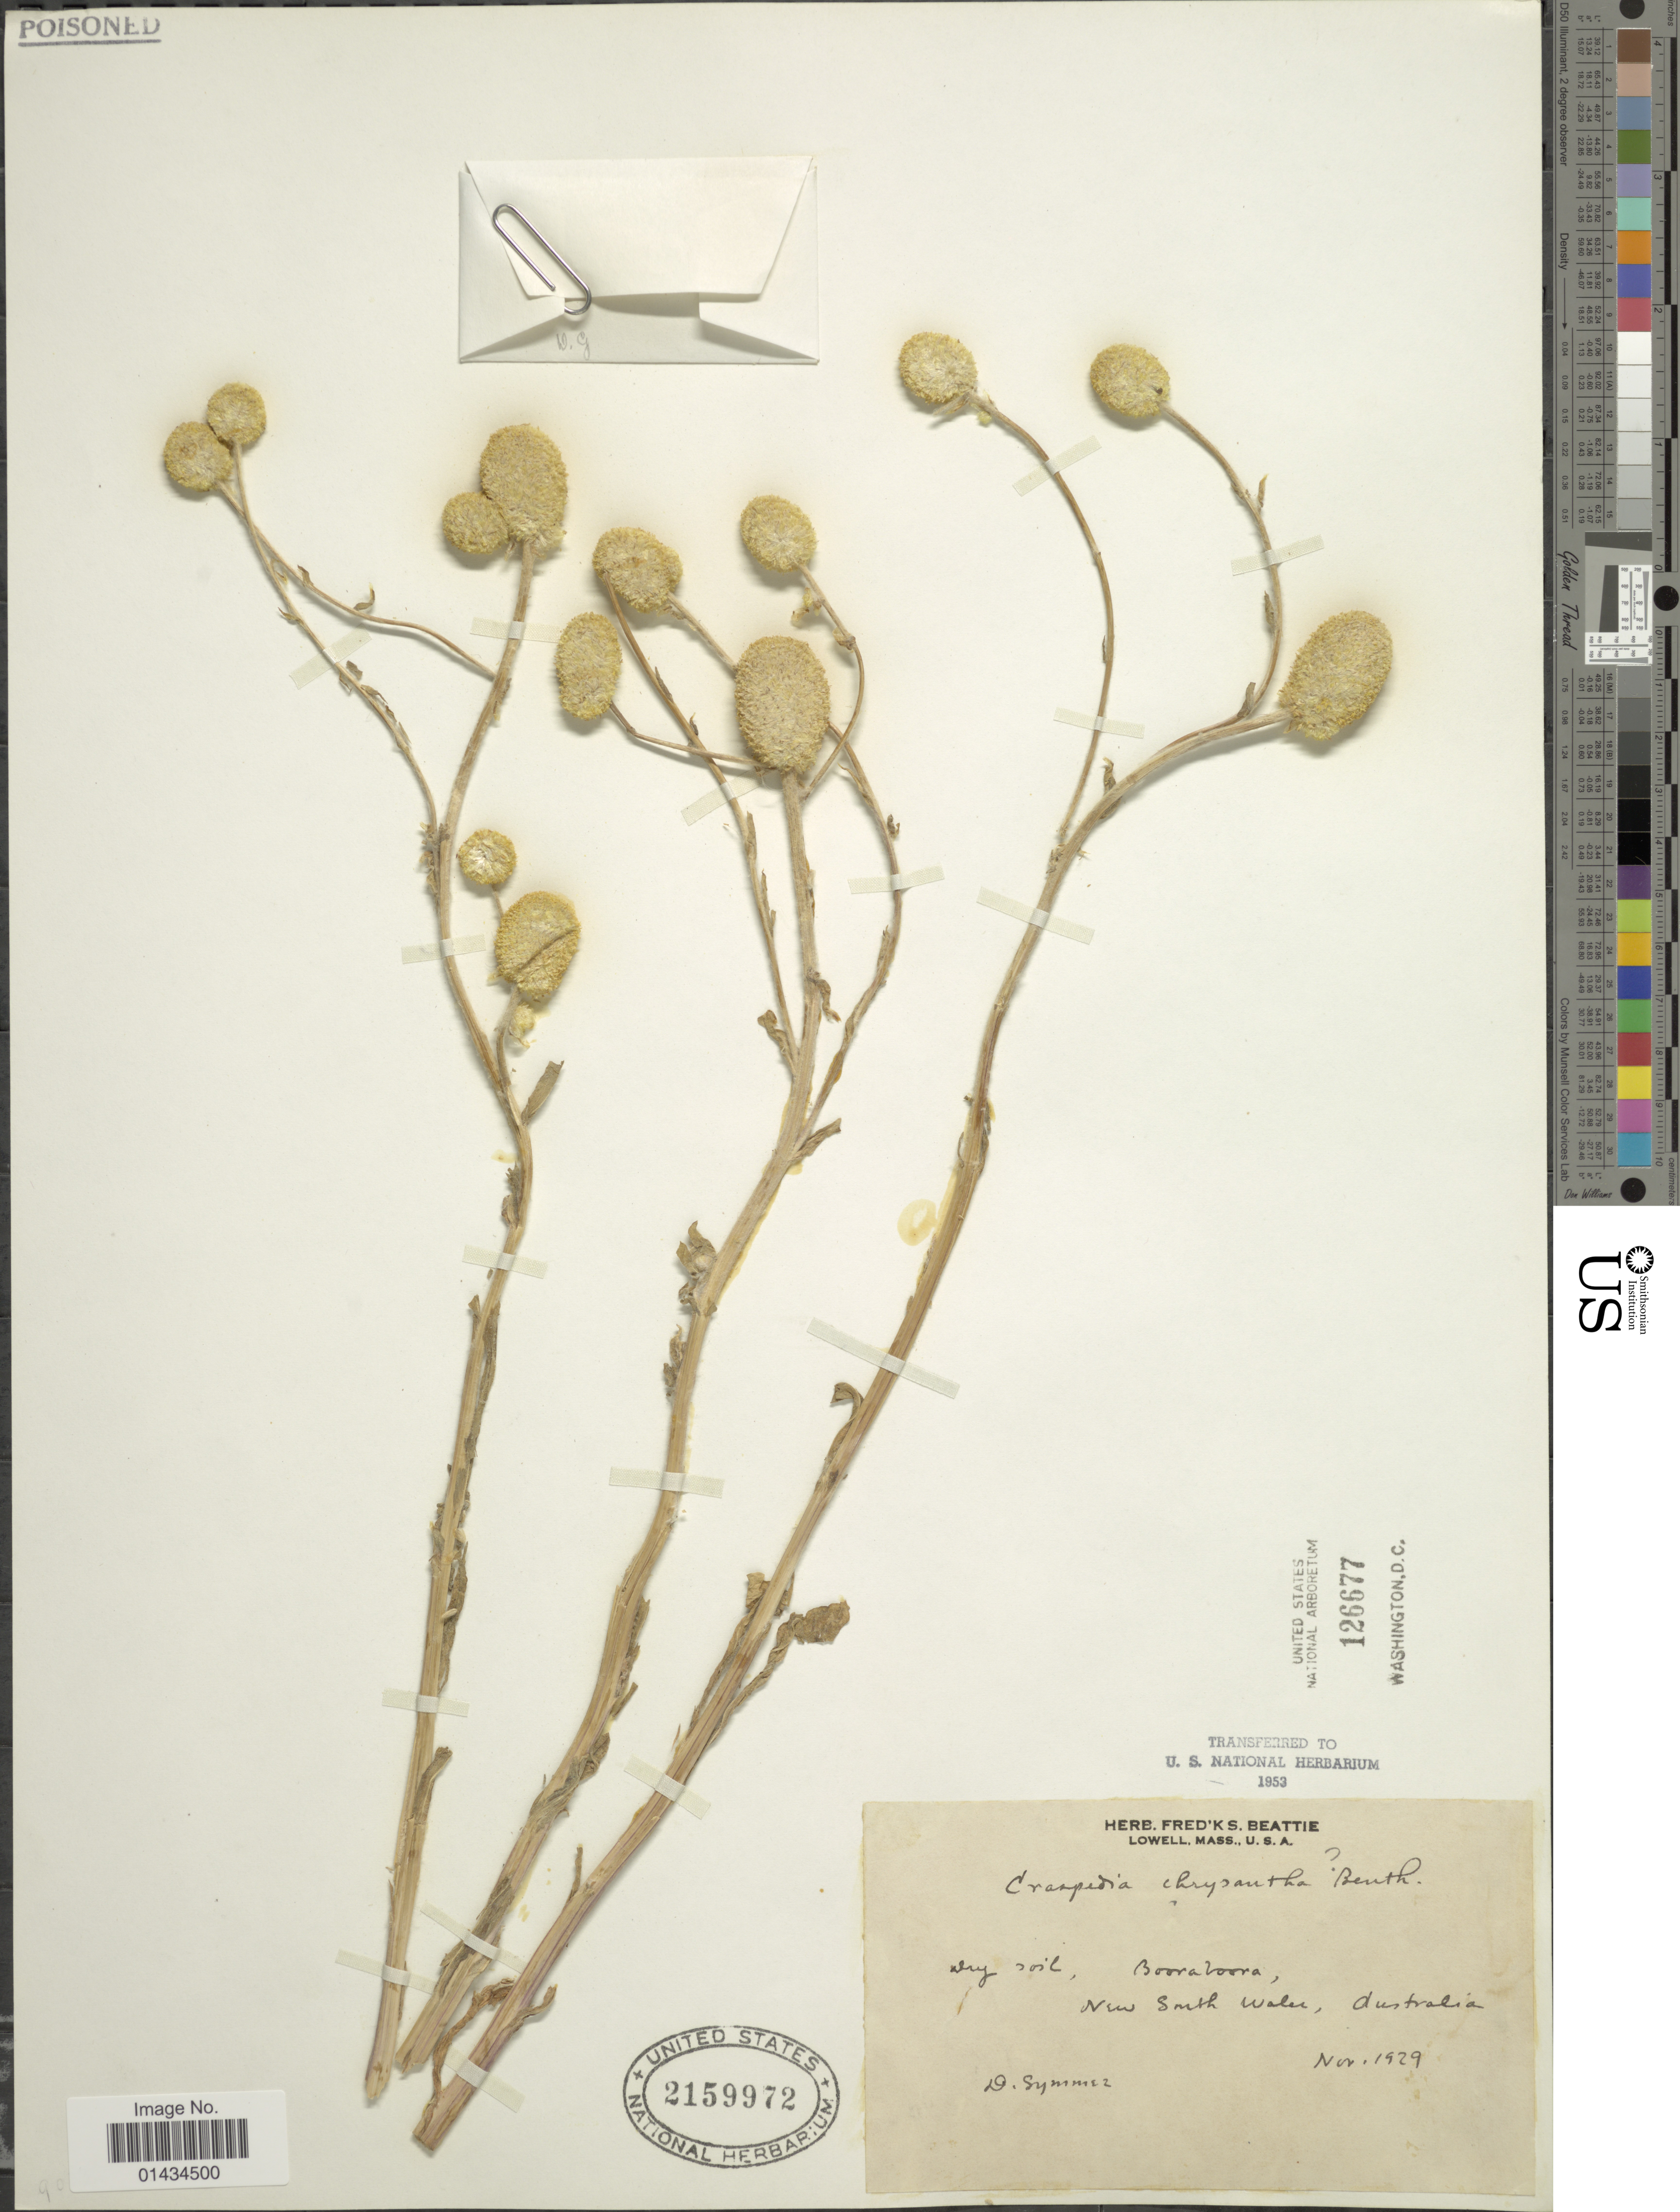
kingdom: Plantae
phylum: Tracheophyta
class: Magnoliopsida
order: Asterales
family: Asteraceae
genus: Craspedia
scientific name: Craspedia chrysantha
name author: (Schltdl.) Benth.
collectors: D. Symmez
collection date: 1929-11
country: Australia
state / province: New South Wales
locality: Borroloola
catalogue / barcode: US 2159972